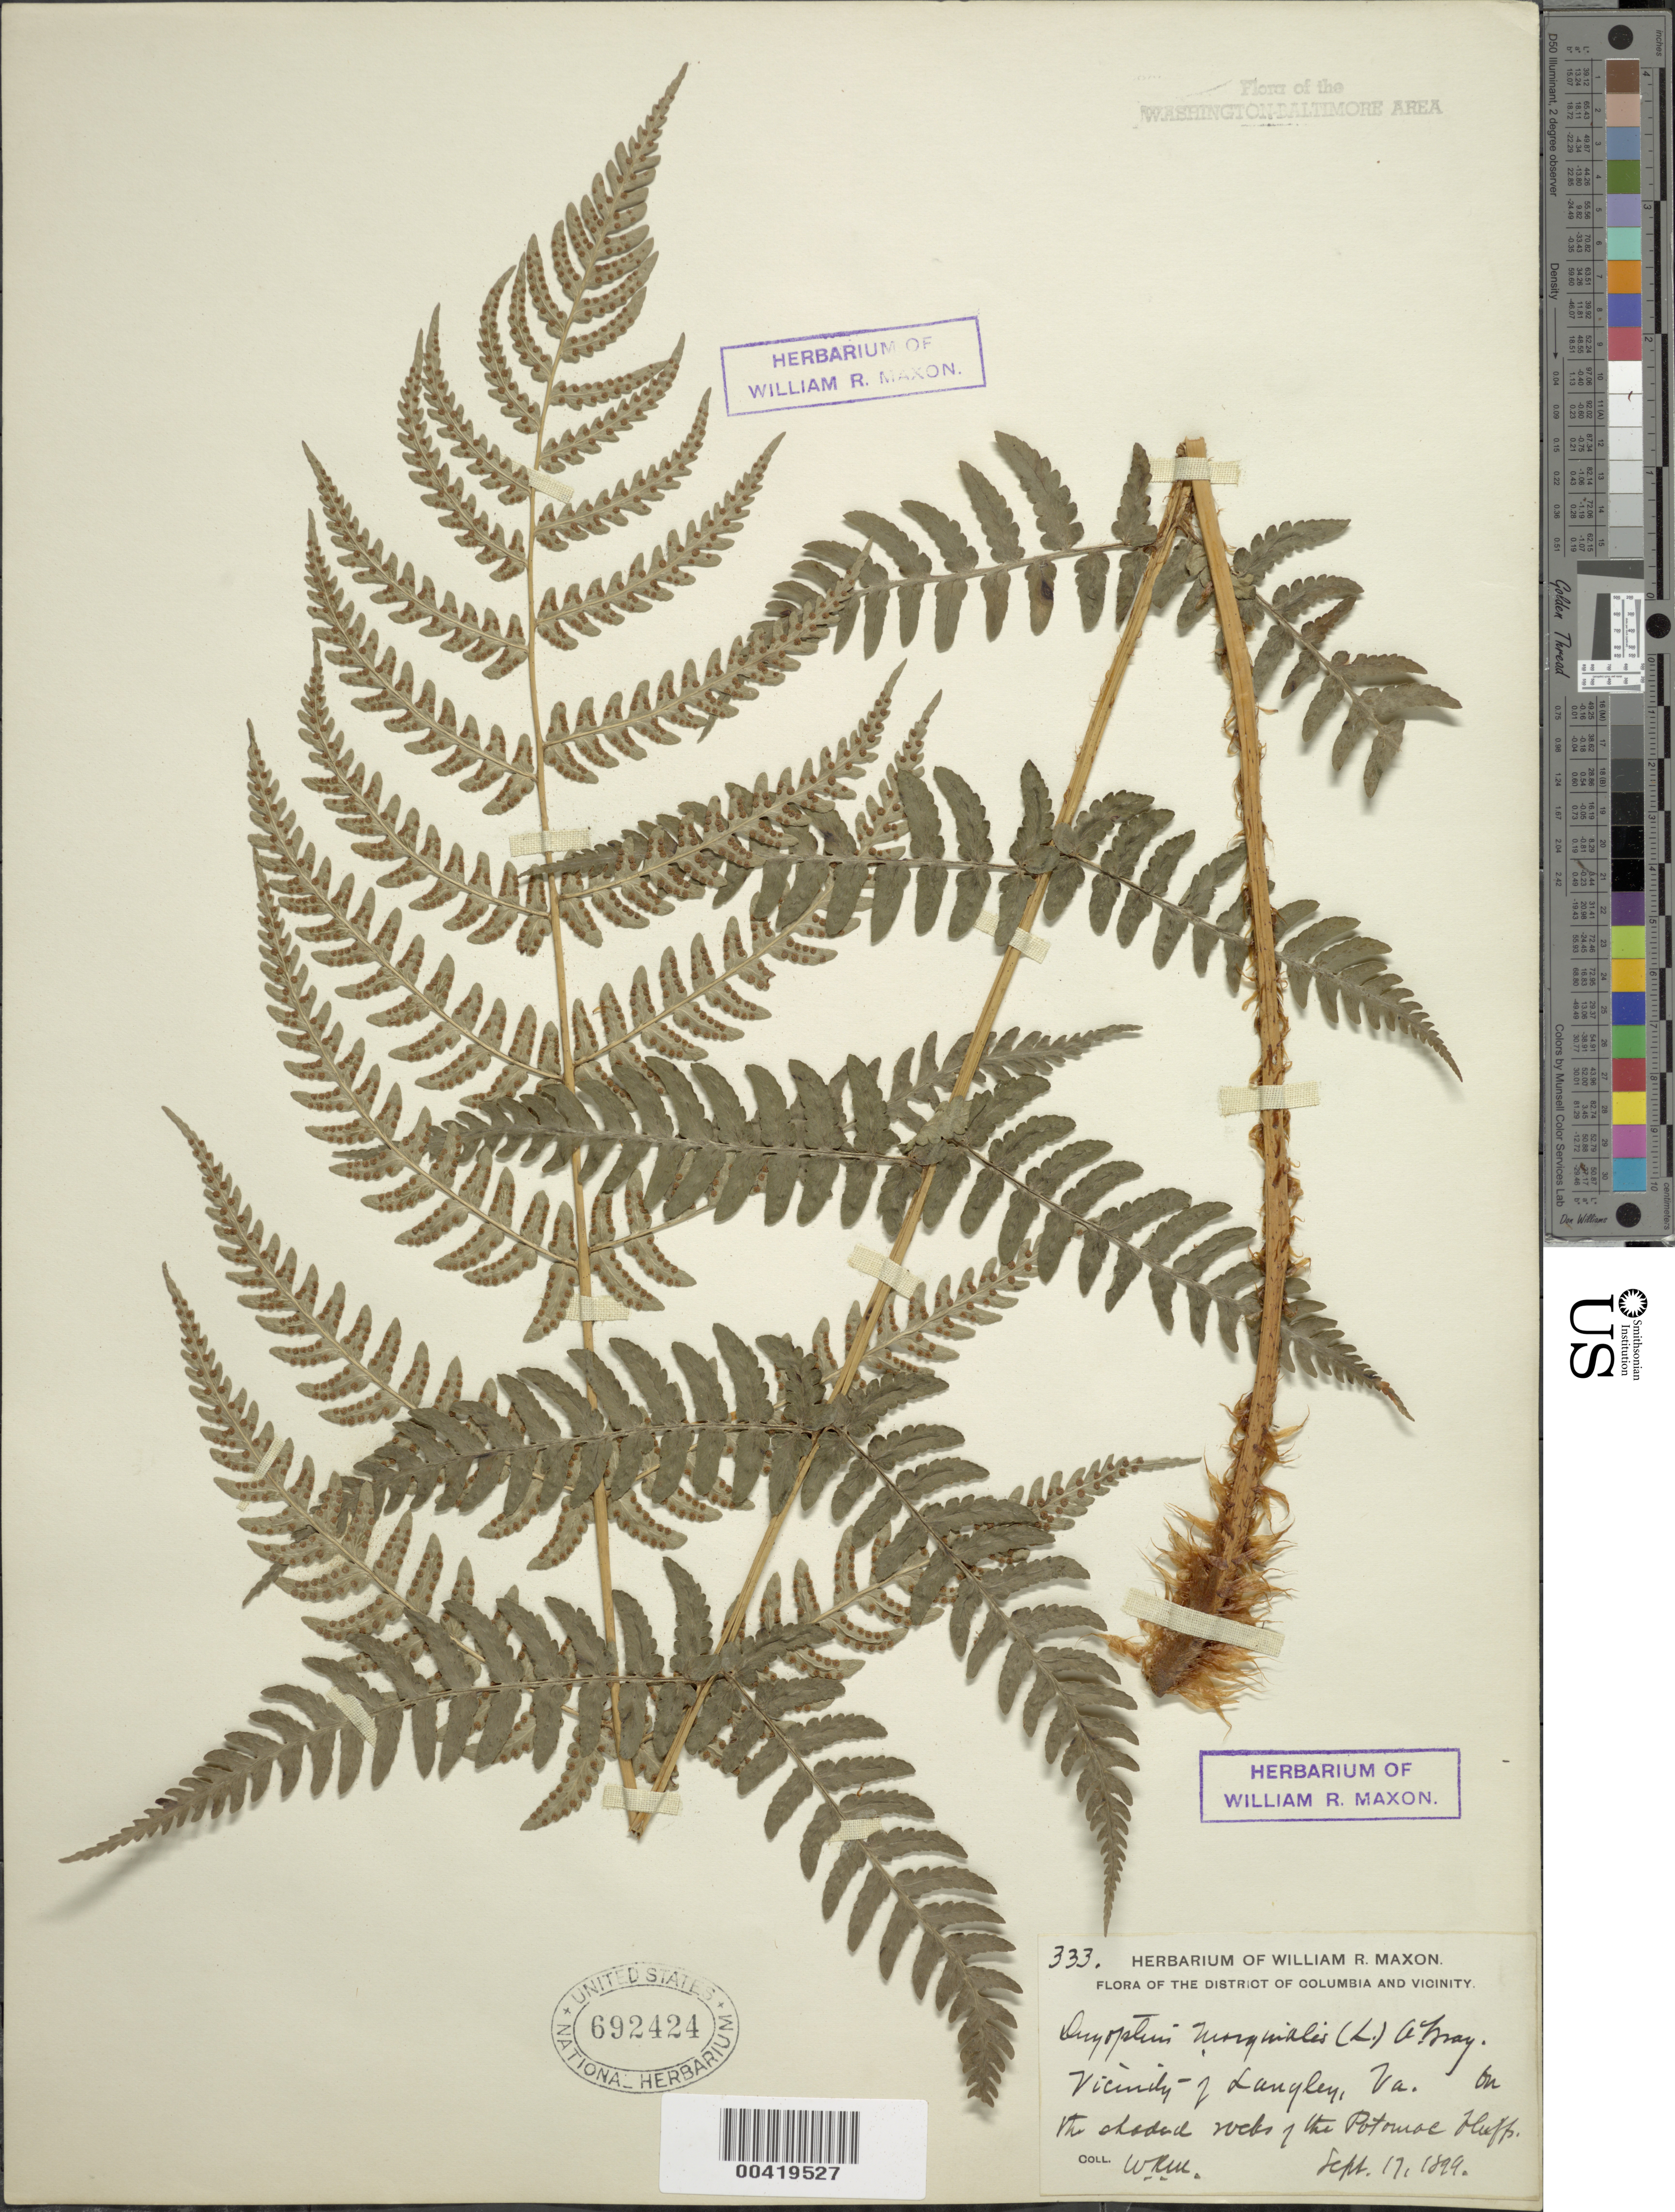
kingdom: Plantae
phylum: Tracheophyta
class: Polypodiopsida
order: Polypodiales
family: Dryopteridaceae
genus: Dryopteris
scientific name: Dryopteris marginalis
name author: (L.) A. Gray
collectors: W. R. Maxon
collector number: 333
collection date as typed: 17 Sep 1899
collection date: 1899-09-17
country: United States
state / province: Virginia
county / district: Fairfax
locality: Langley vicinity, on bluffs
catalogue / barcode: US 692424